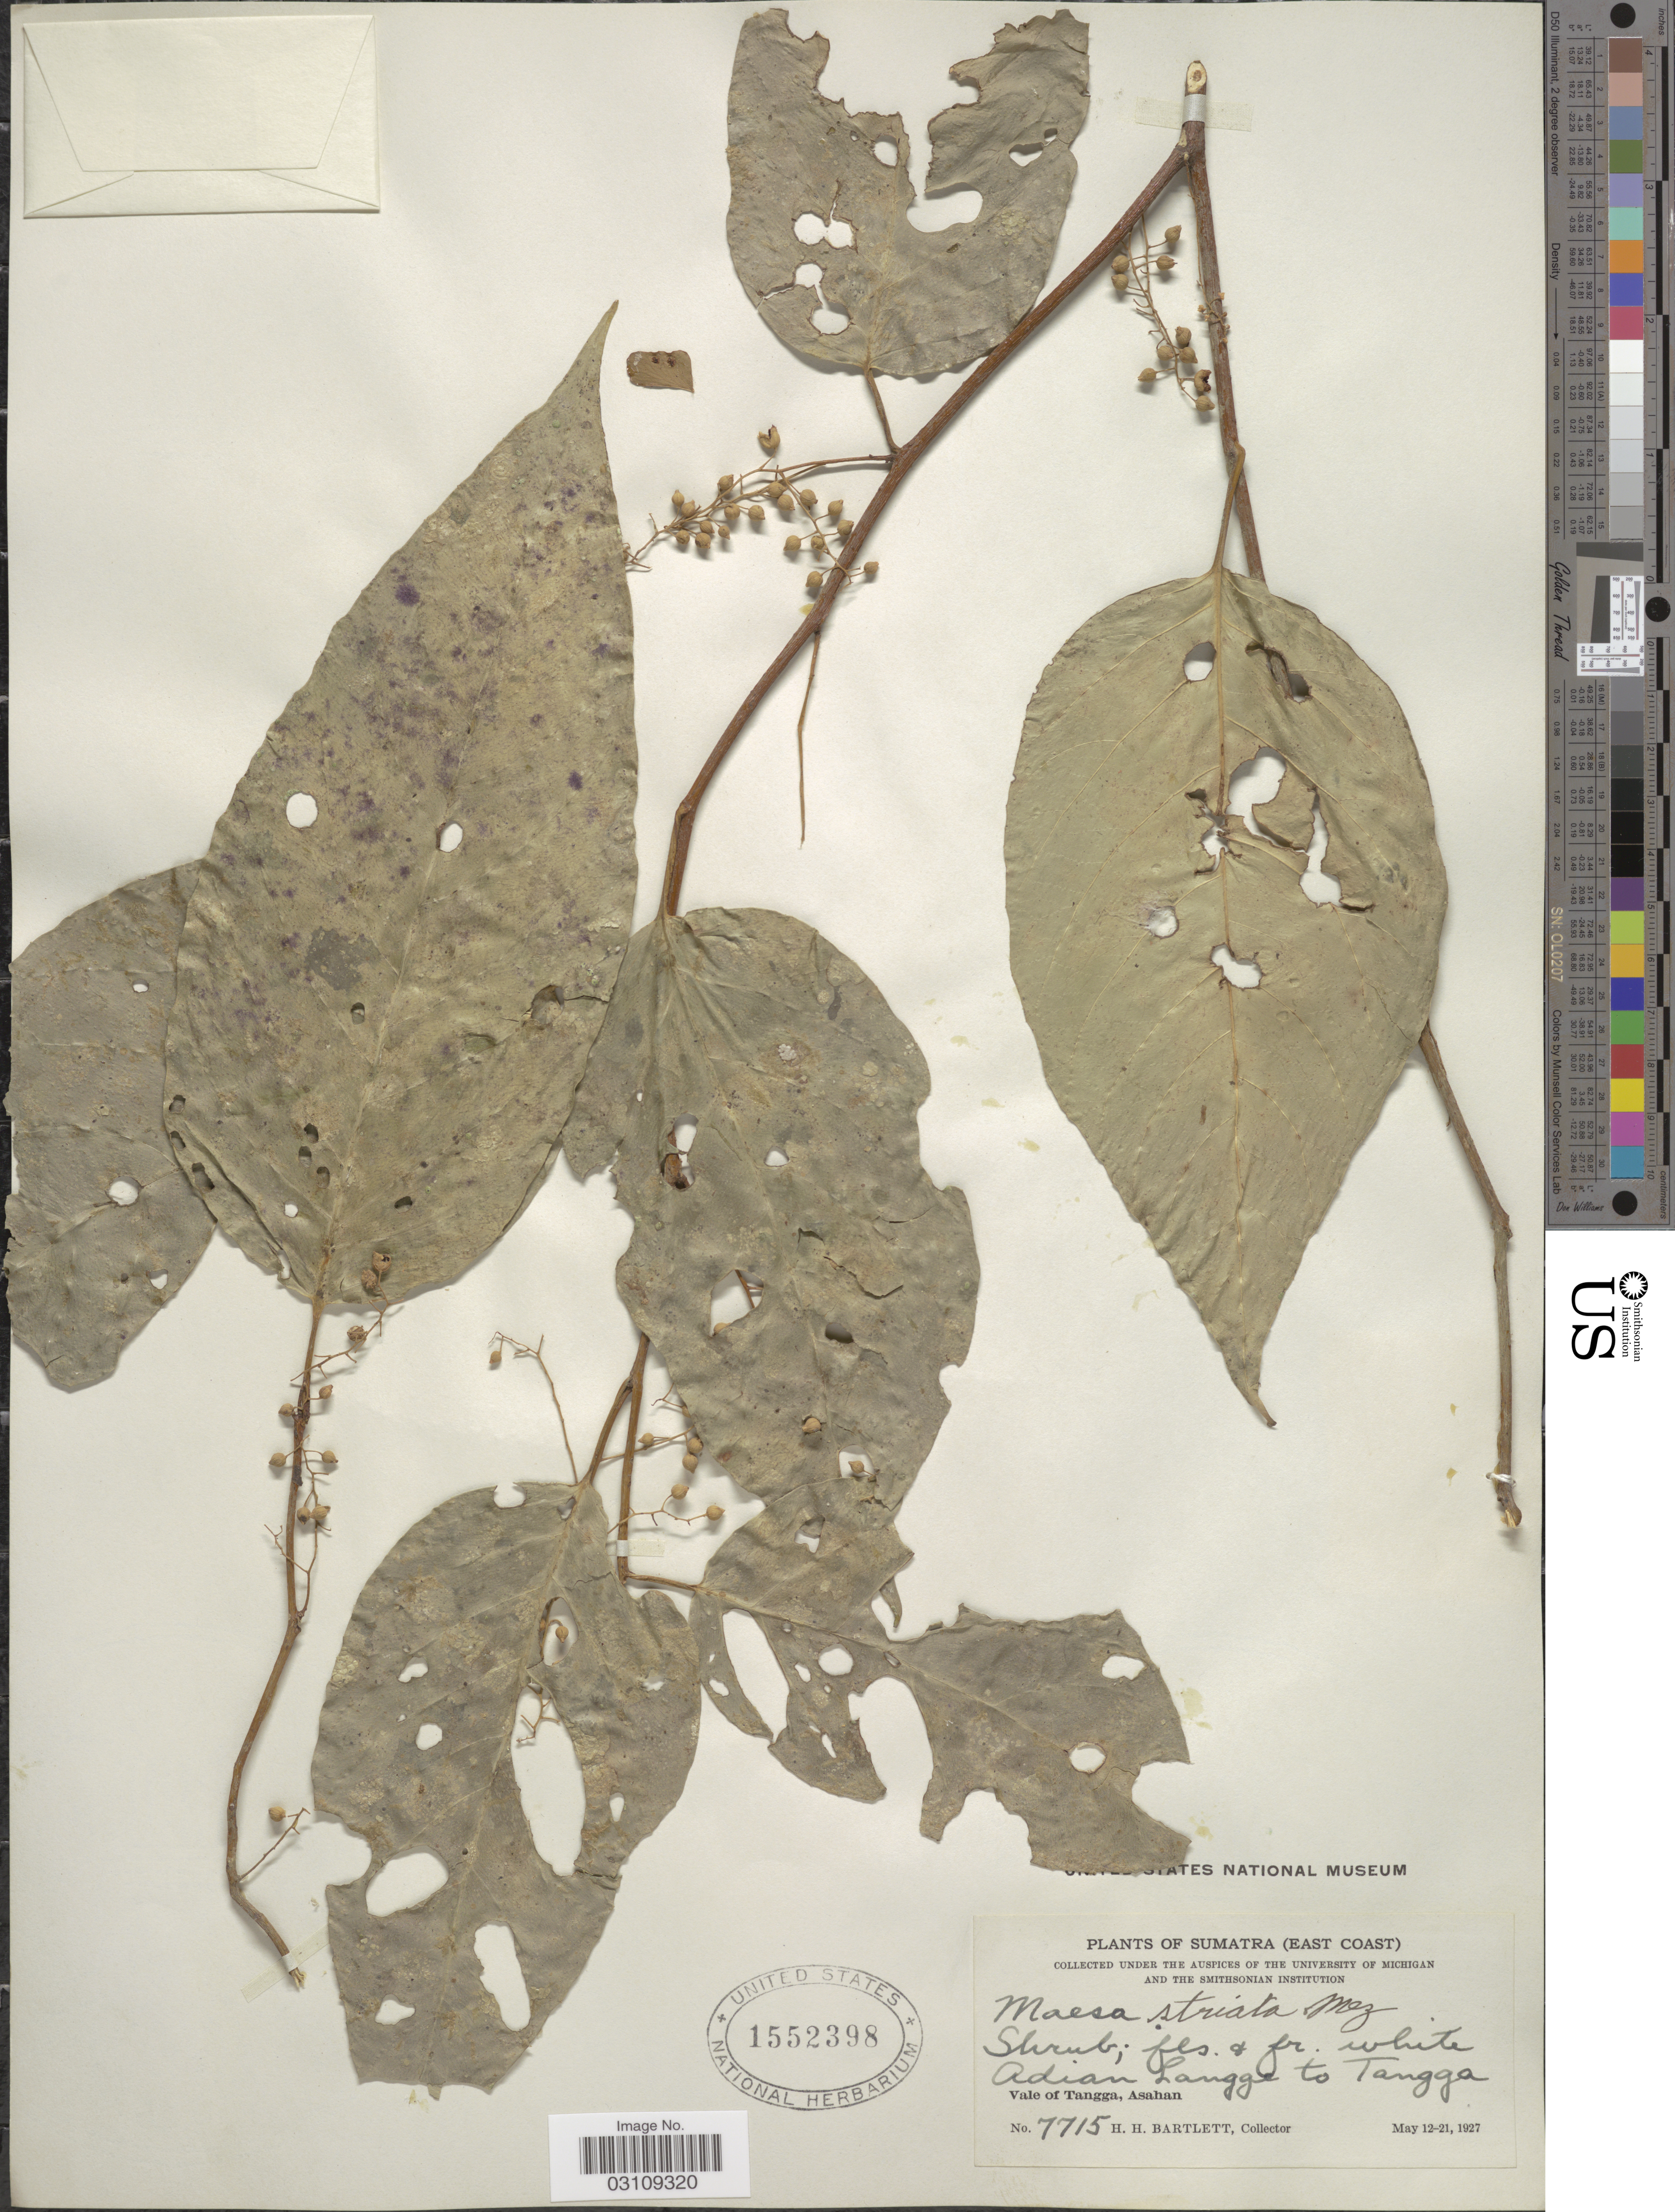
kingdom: Plantae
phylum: Tracheophyta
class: Magnoliopsida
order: Ericales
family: Primulaceae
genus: Maesa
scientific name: Maesa striata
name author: Mez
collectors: H. H. Bartlett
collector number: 7715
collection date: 1927-05-12/1927-05-21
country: Indonesia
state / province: Sumatra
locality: (East Coast). Adian Langge to Tangga. Vale of Tangga, Asahan.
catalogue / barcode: US 1552398